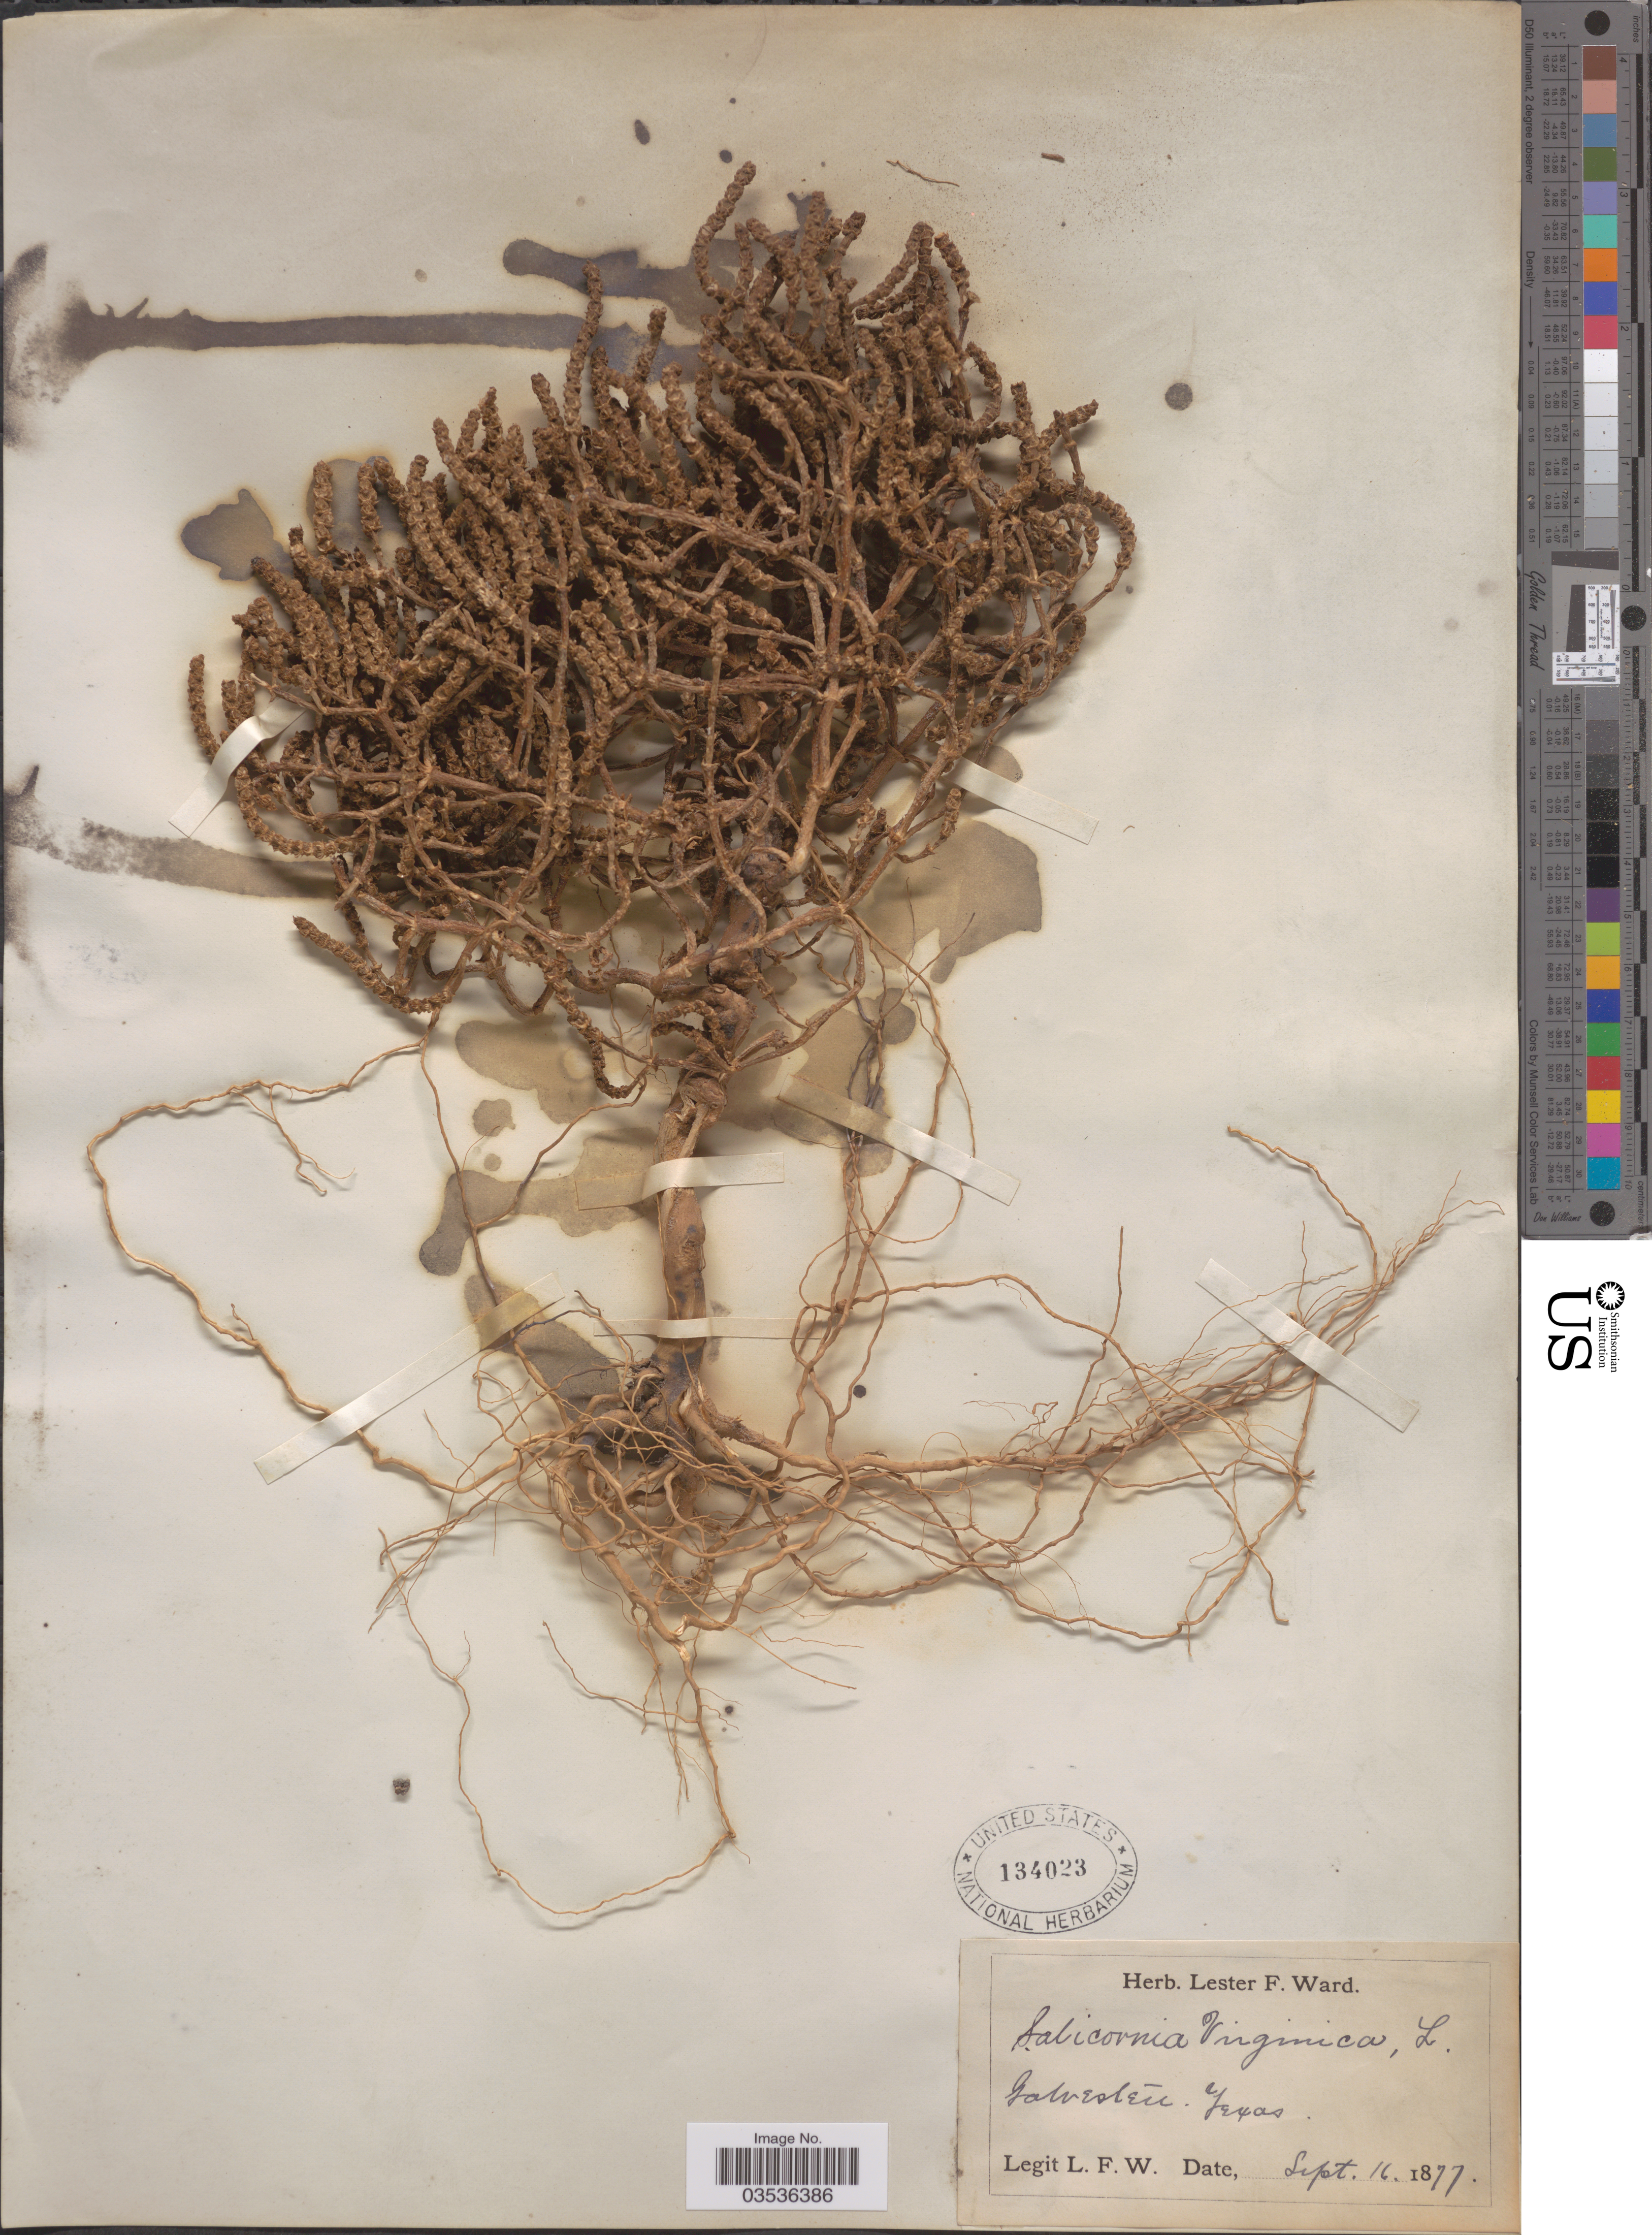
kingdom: Plantae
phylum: Tracheophyta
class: Magnoliopsida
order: Caryophyllales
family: Amaranthaceae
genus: Salicornia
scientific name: Salicornia bigelovii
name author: Torr.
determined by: Strong, Mark T., (BOT), Smithsonian Institution - National Museum of Natural History (UNITED STATES)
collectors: L. F. Ward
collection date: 1877-09-16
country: United States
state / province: Texas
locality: Galveston.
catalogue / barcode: US 134023